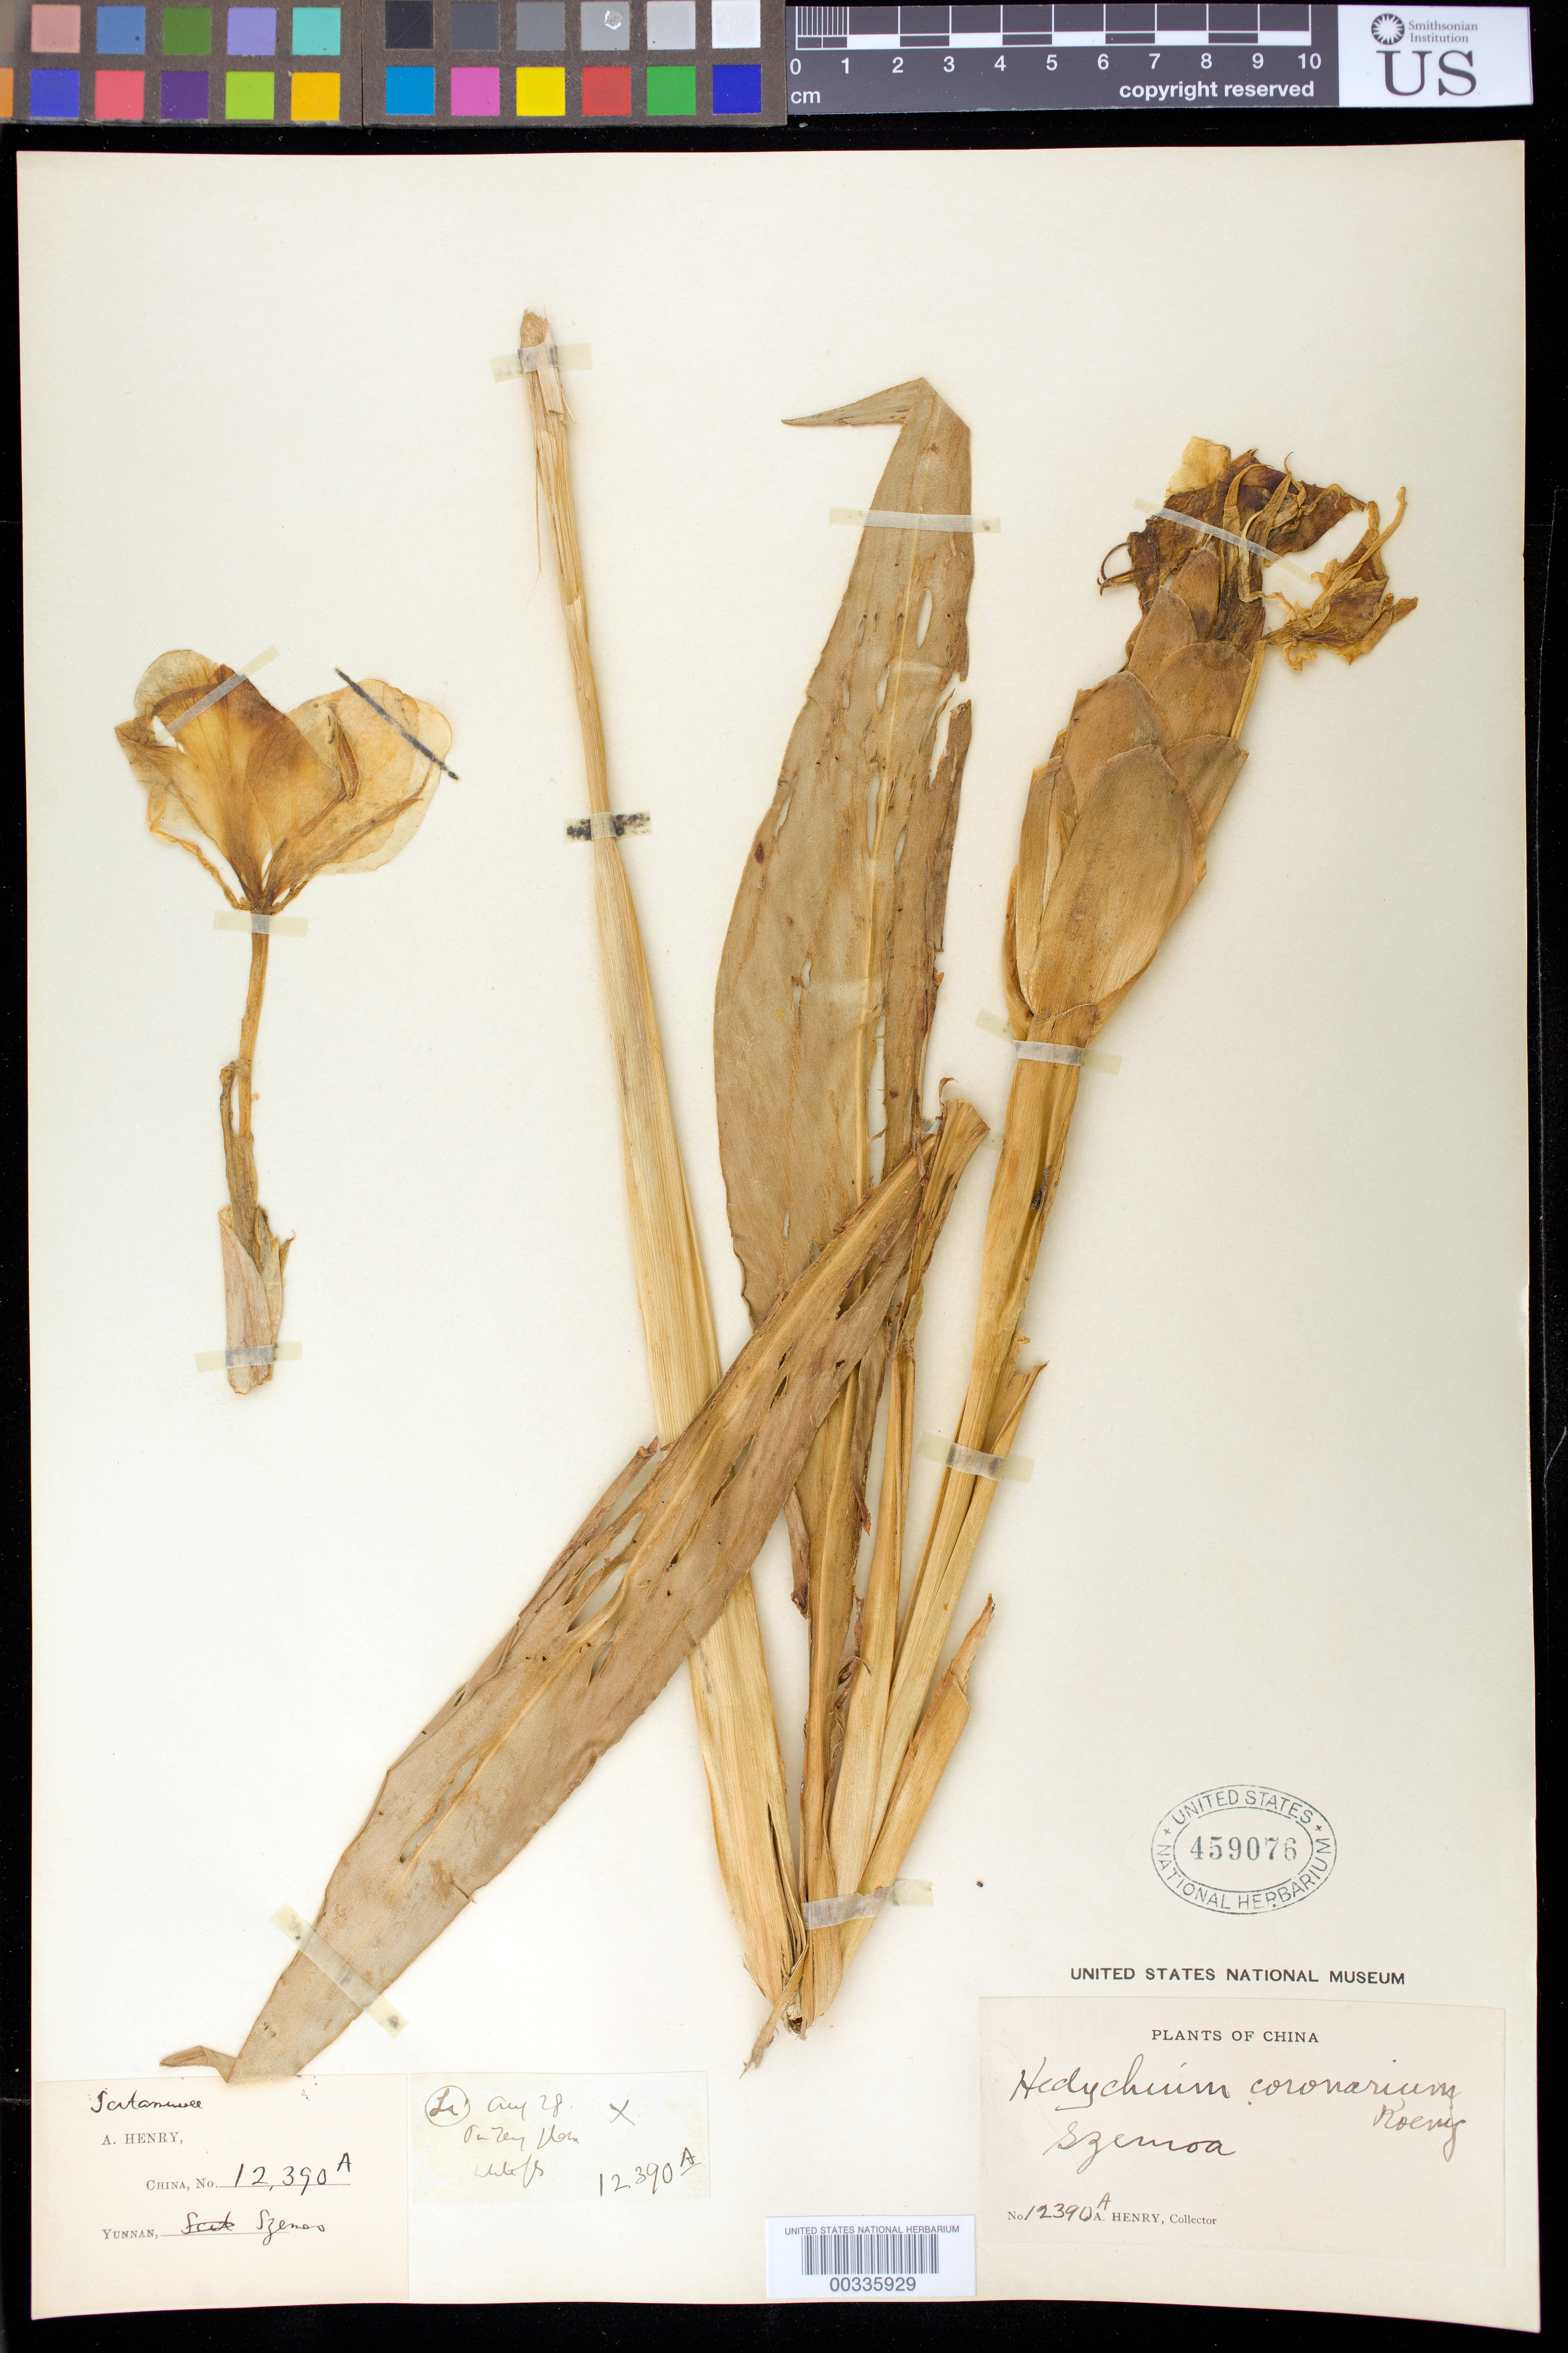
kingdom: Plantae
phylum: Tracheophyta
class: Liliopsida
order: Zingiberales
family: Zingiberaceae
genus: Hedychium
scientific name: Hedychium coronarium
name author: J. Koenig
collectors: A. Henry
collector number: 12390 A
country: China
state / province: Yunnan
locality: Szemoa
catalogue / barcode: US 459076